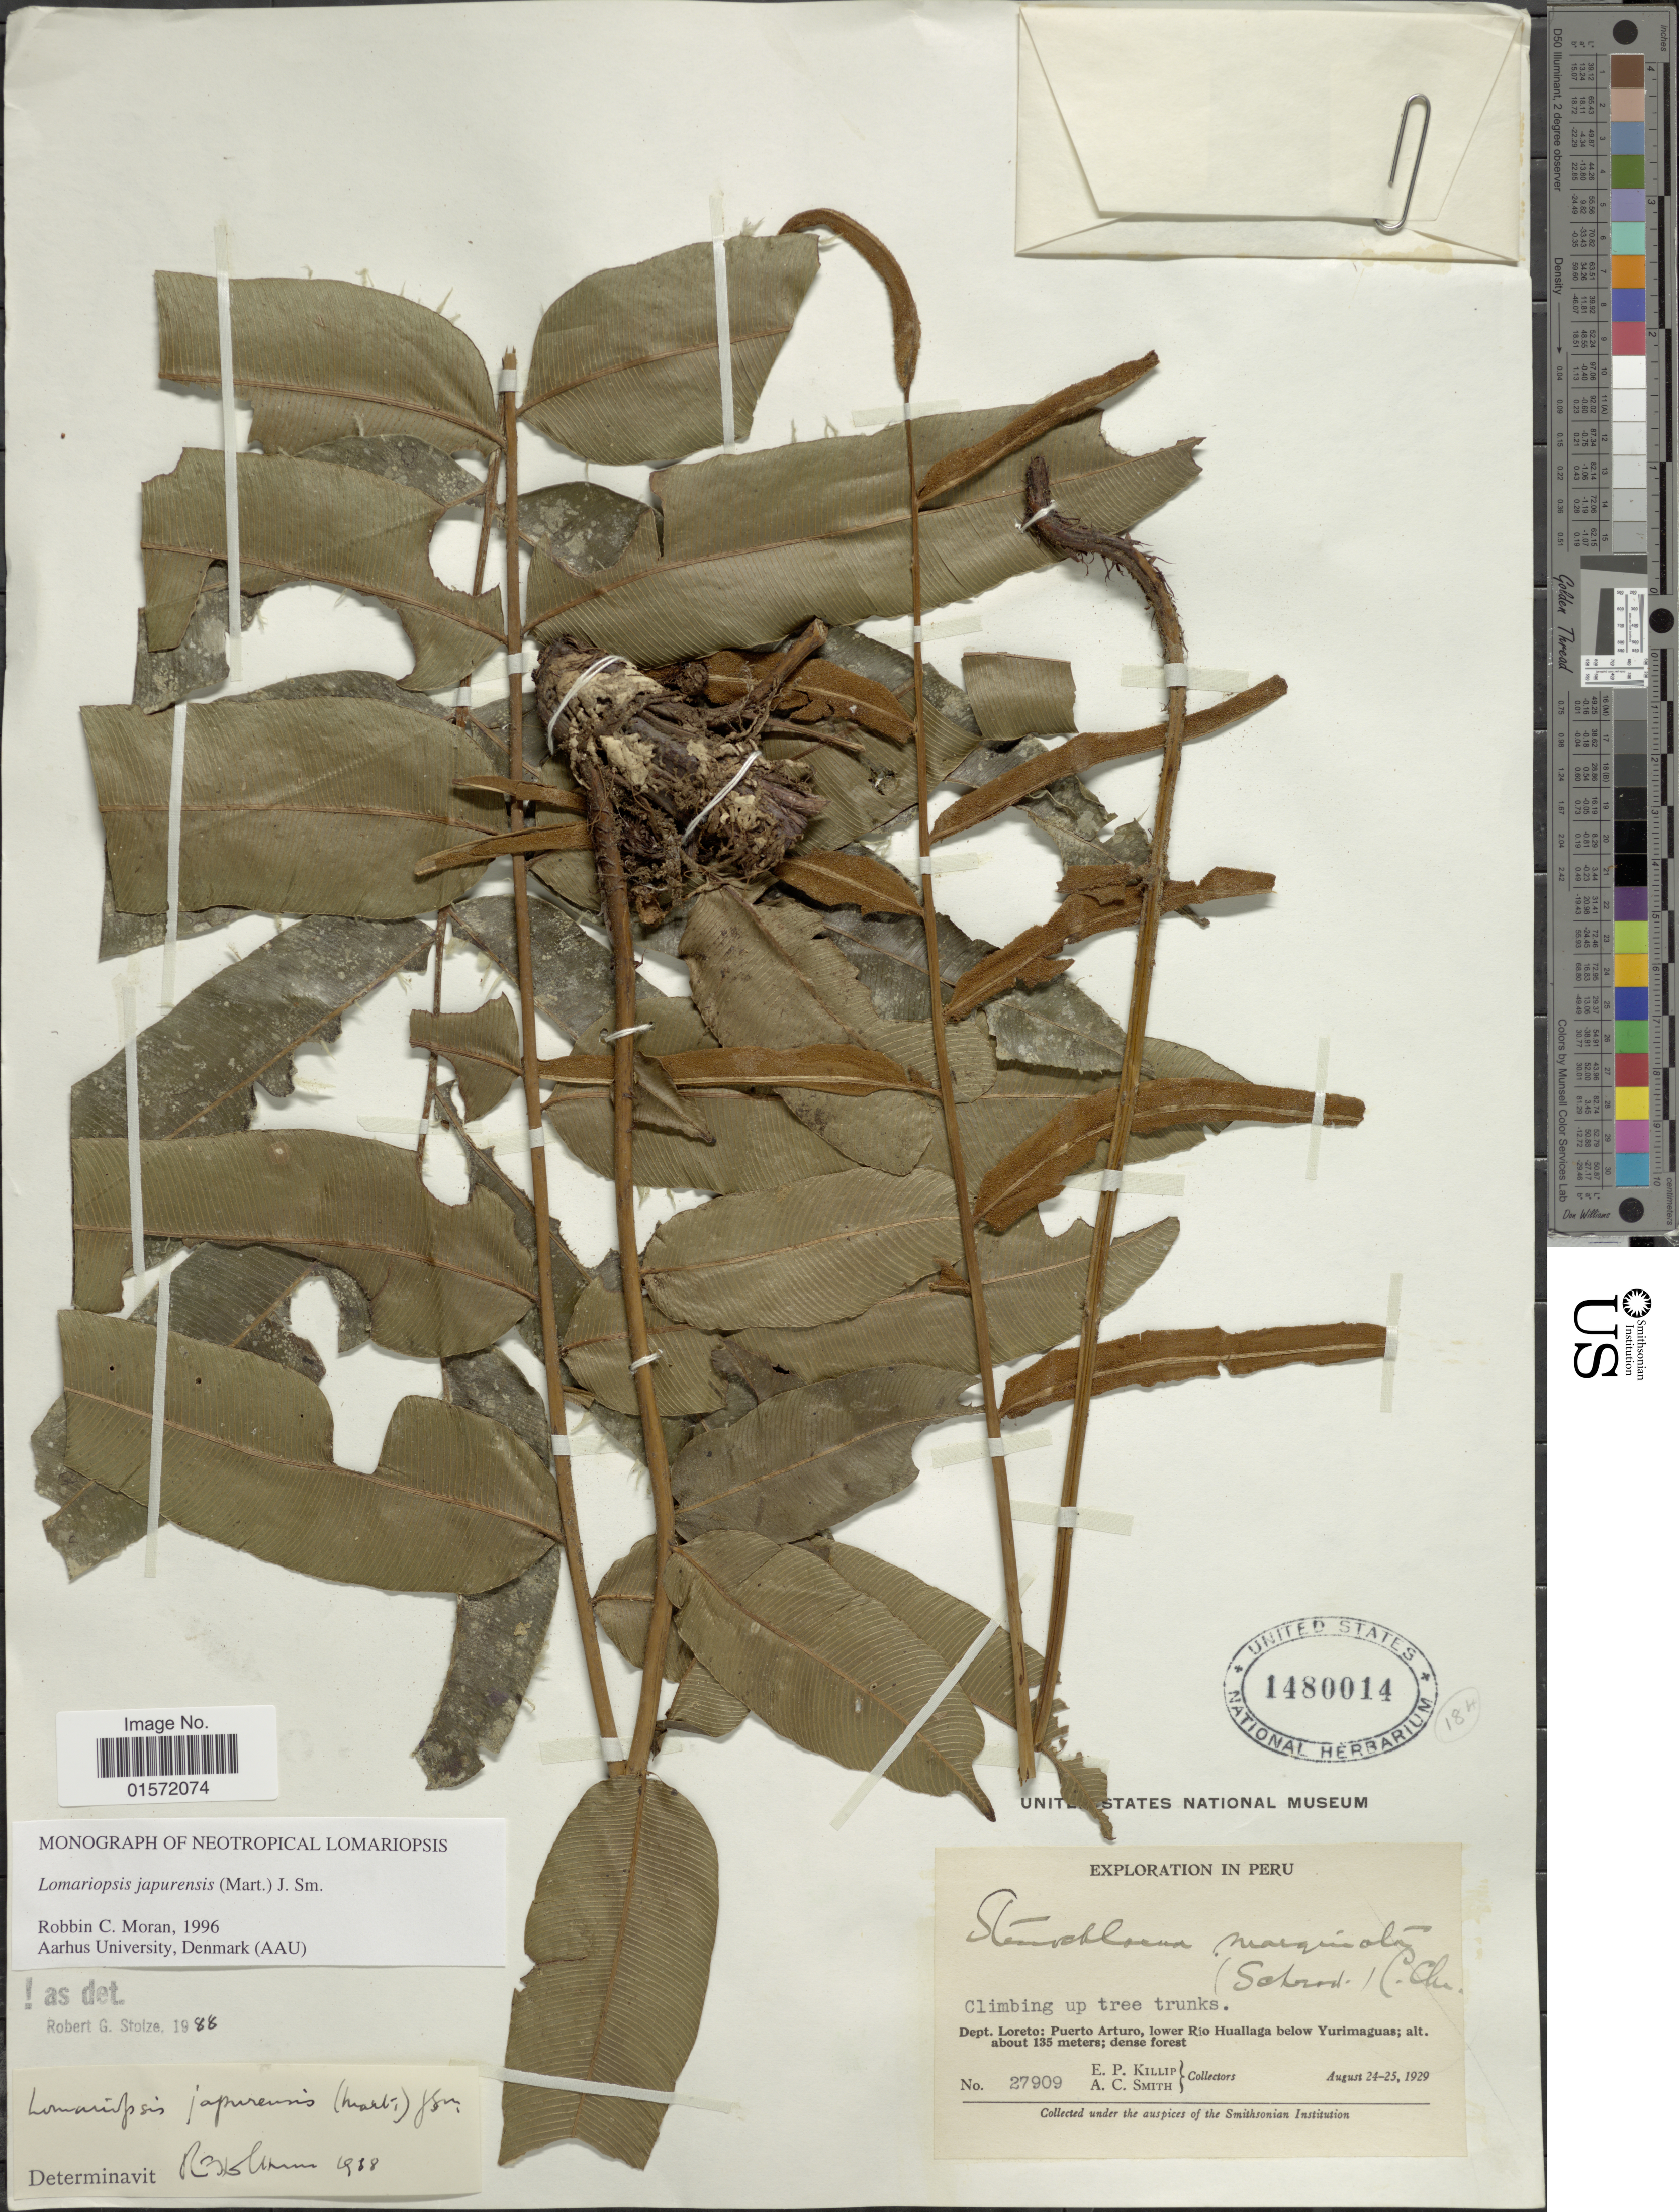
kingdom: Plantae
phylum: Tracheophyta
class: Polypodiopsida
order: Polypodiales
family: Lomariopsidaceae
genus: Lomariopsis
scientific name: Lomariopsis japurensis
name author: (Mart.) J. Sm.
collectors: E. P. Killip & A. C. Smith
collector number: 27909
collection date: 1929-08-24/1929-08-25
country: Peru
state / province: Loreto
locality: Puerto Arturo, lower Río Huallaga below Yurimaguas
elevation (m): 135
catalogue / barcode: US 1480014